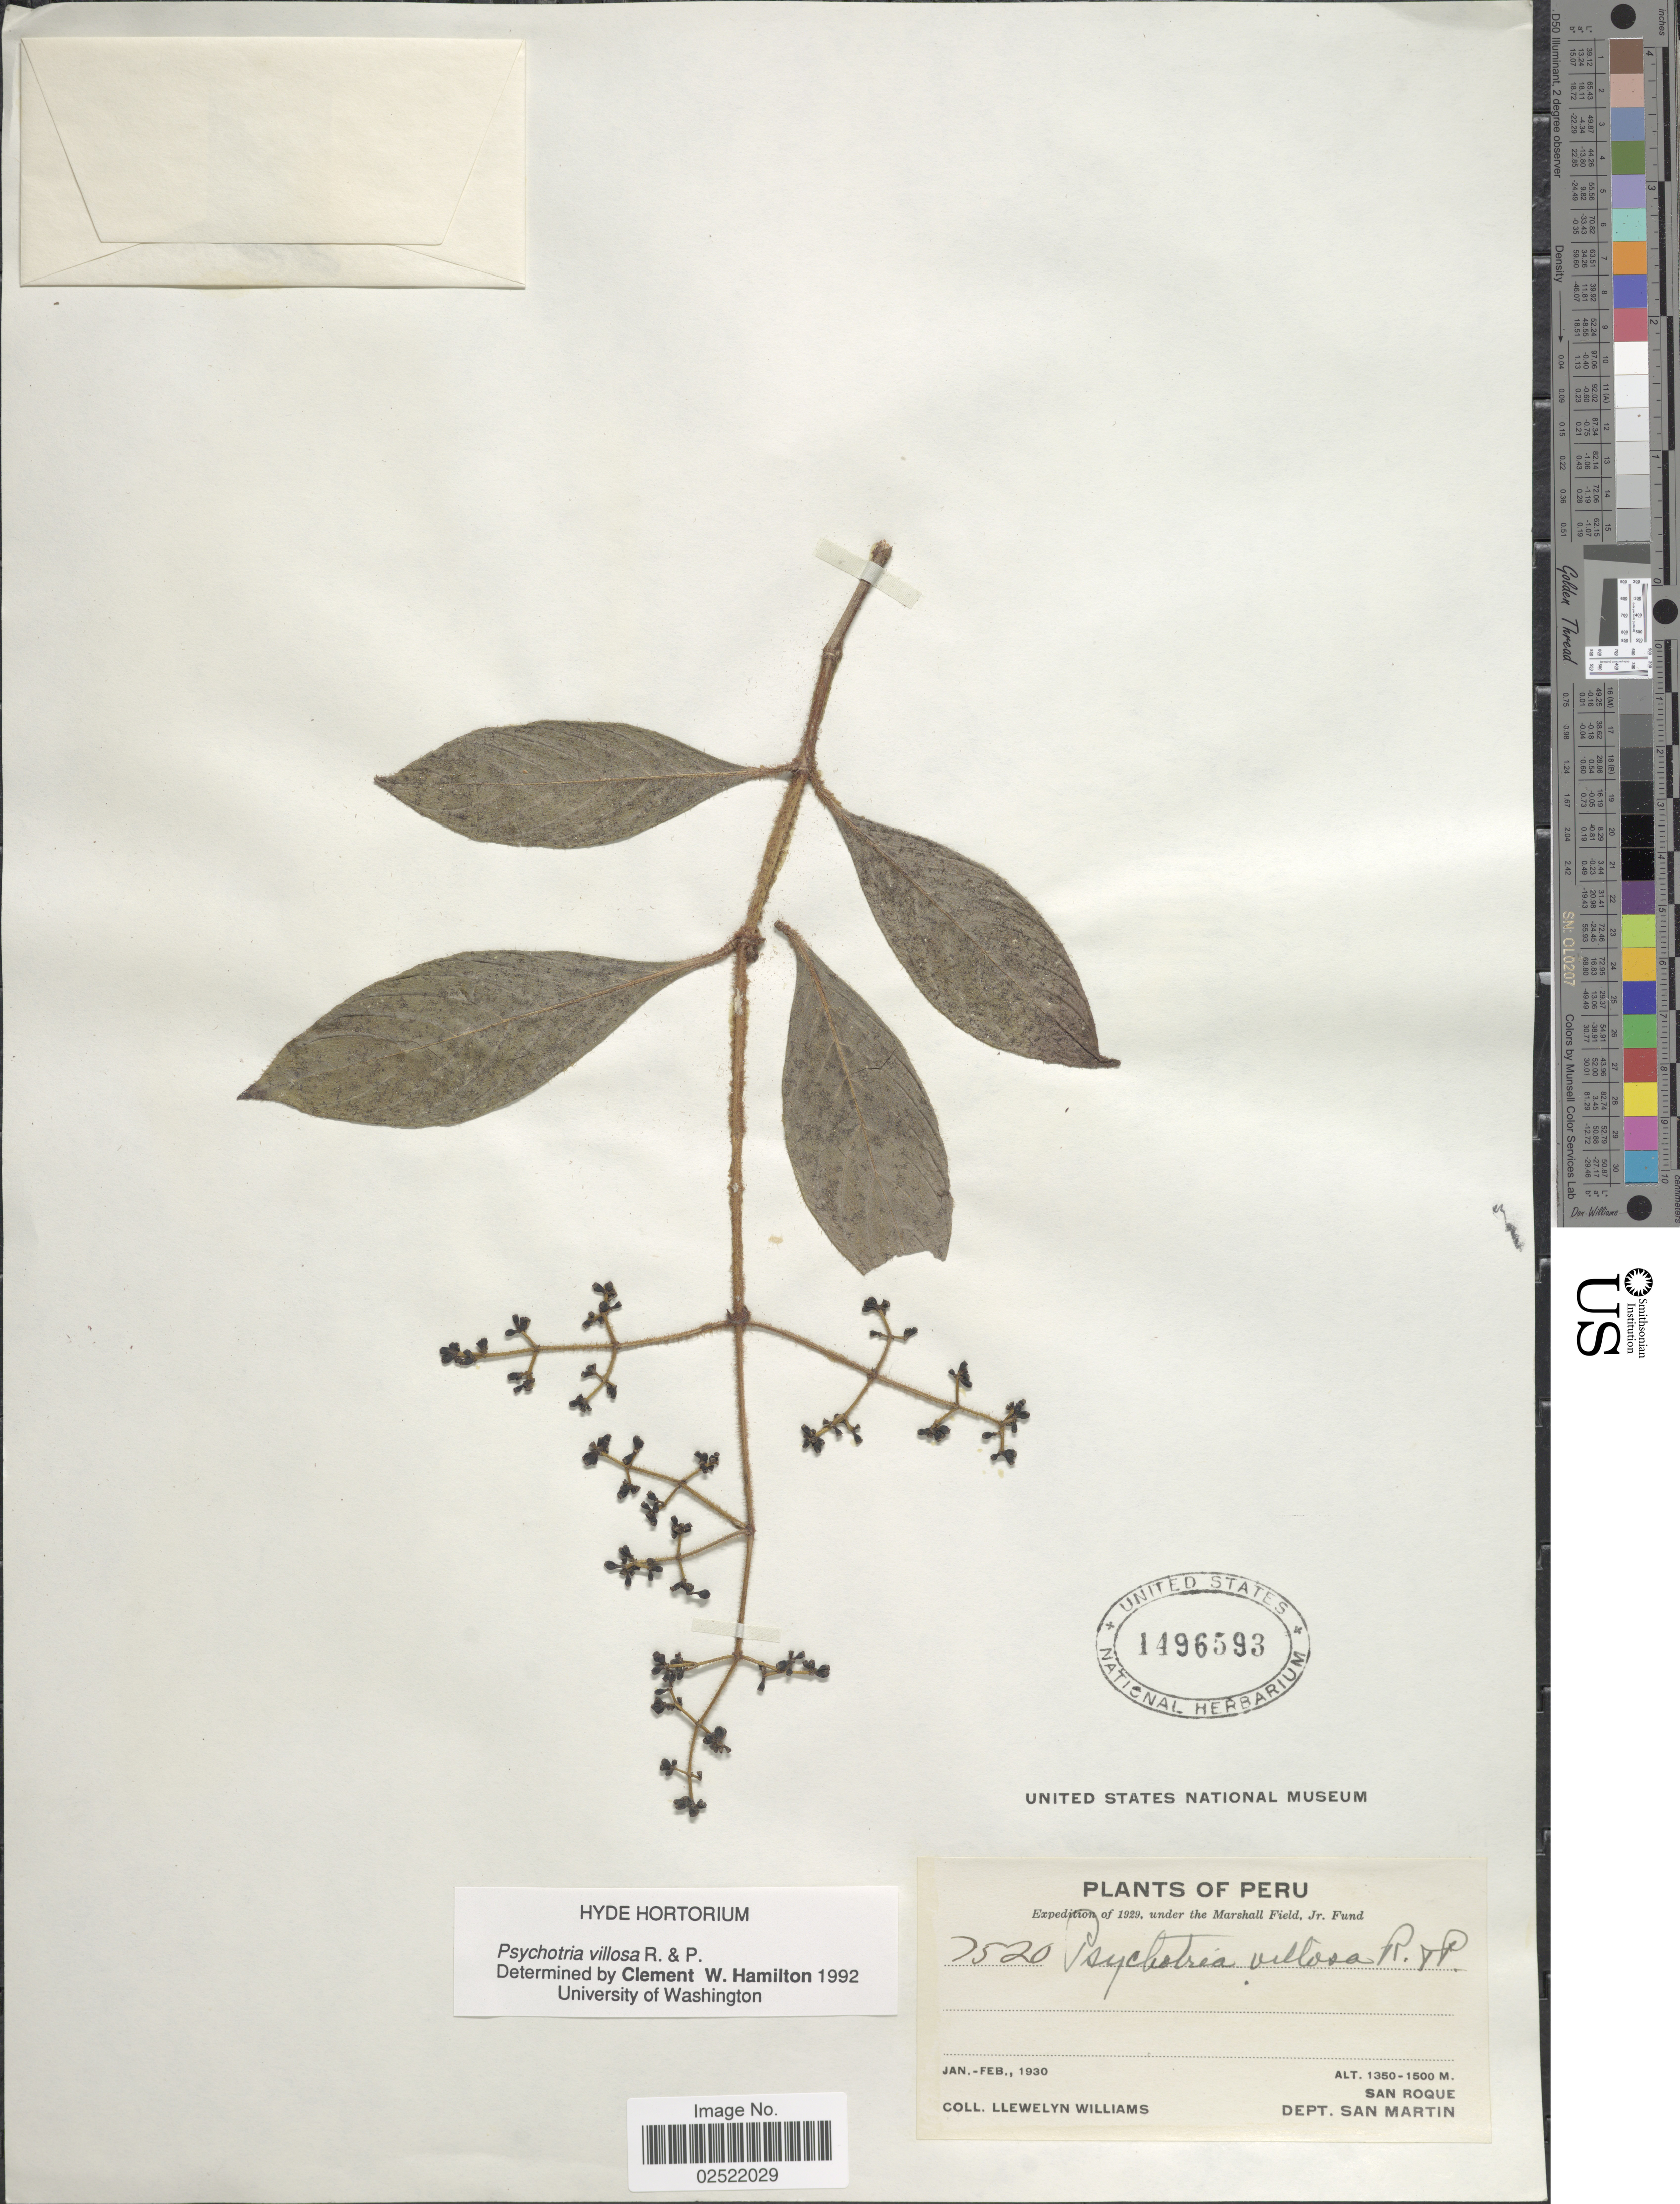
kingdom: Plantae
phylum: Tracheophyta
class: Magnoliopsida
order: Gentianales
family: Rubiaceae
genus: Psychotria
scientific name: Psychotria villosa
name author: Ruiz & Pav.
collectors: Ll. Williams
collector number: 7520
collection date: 1930-01/1930-02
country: Peru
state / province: San Martín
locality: San Roque, Dept. San Martin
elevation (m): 1350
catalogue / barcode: US 1496593